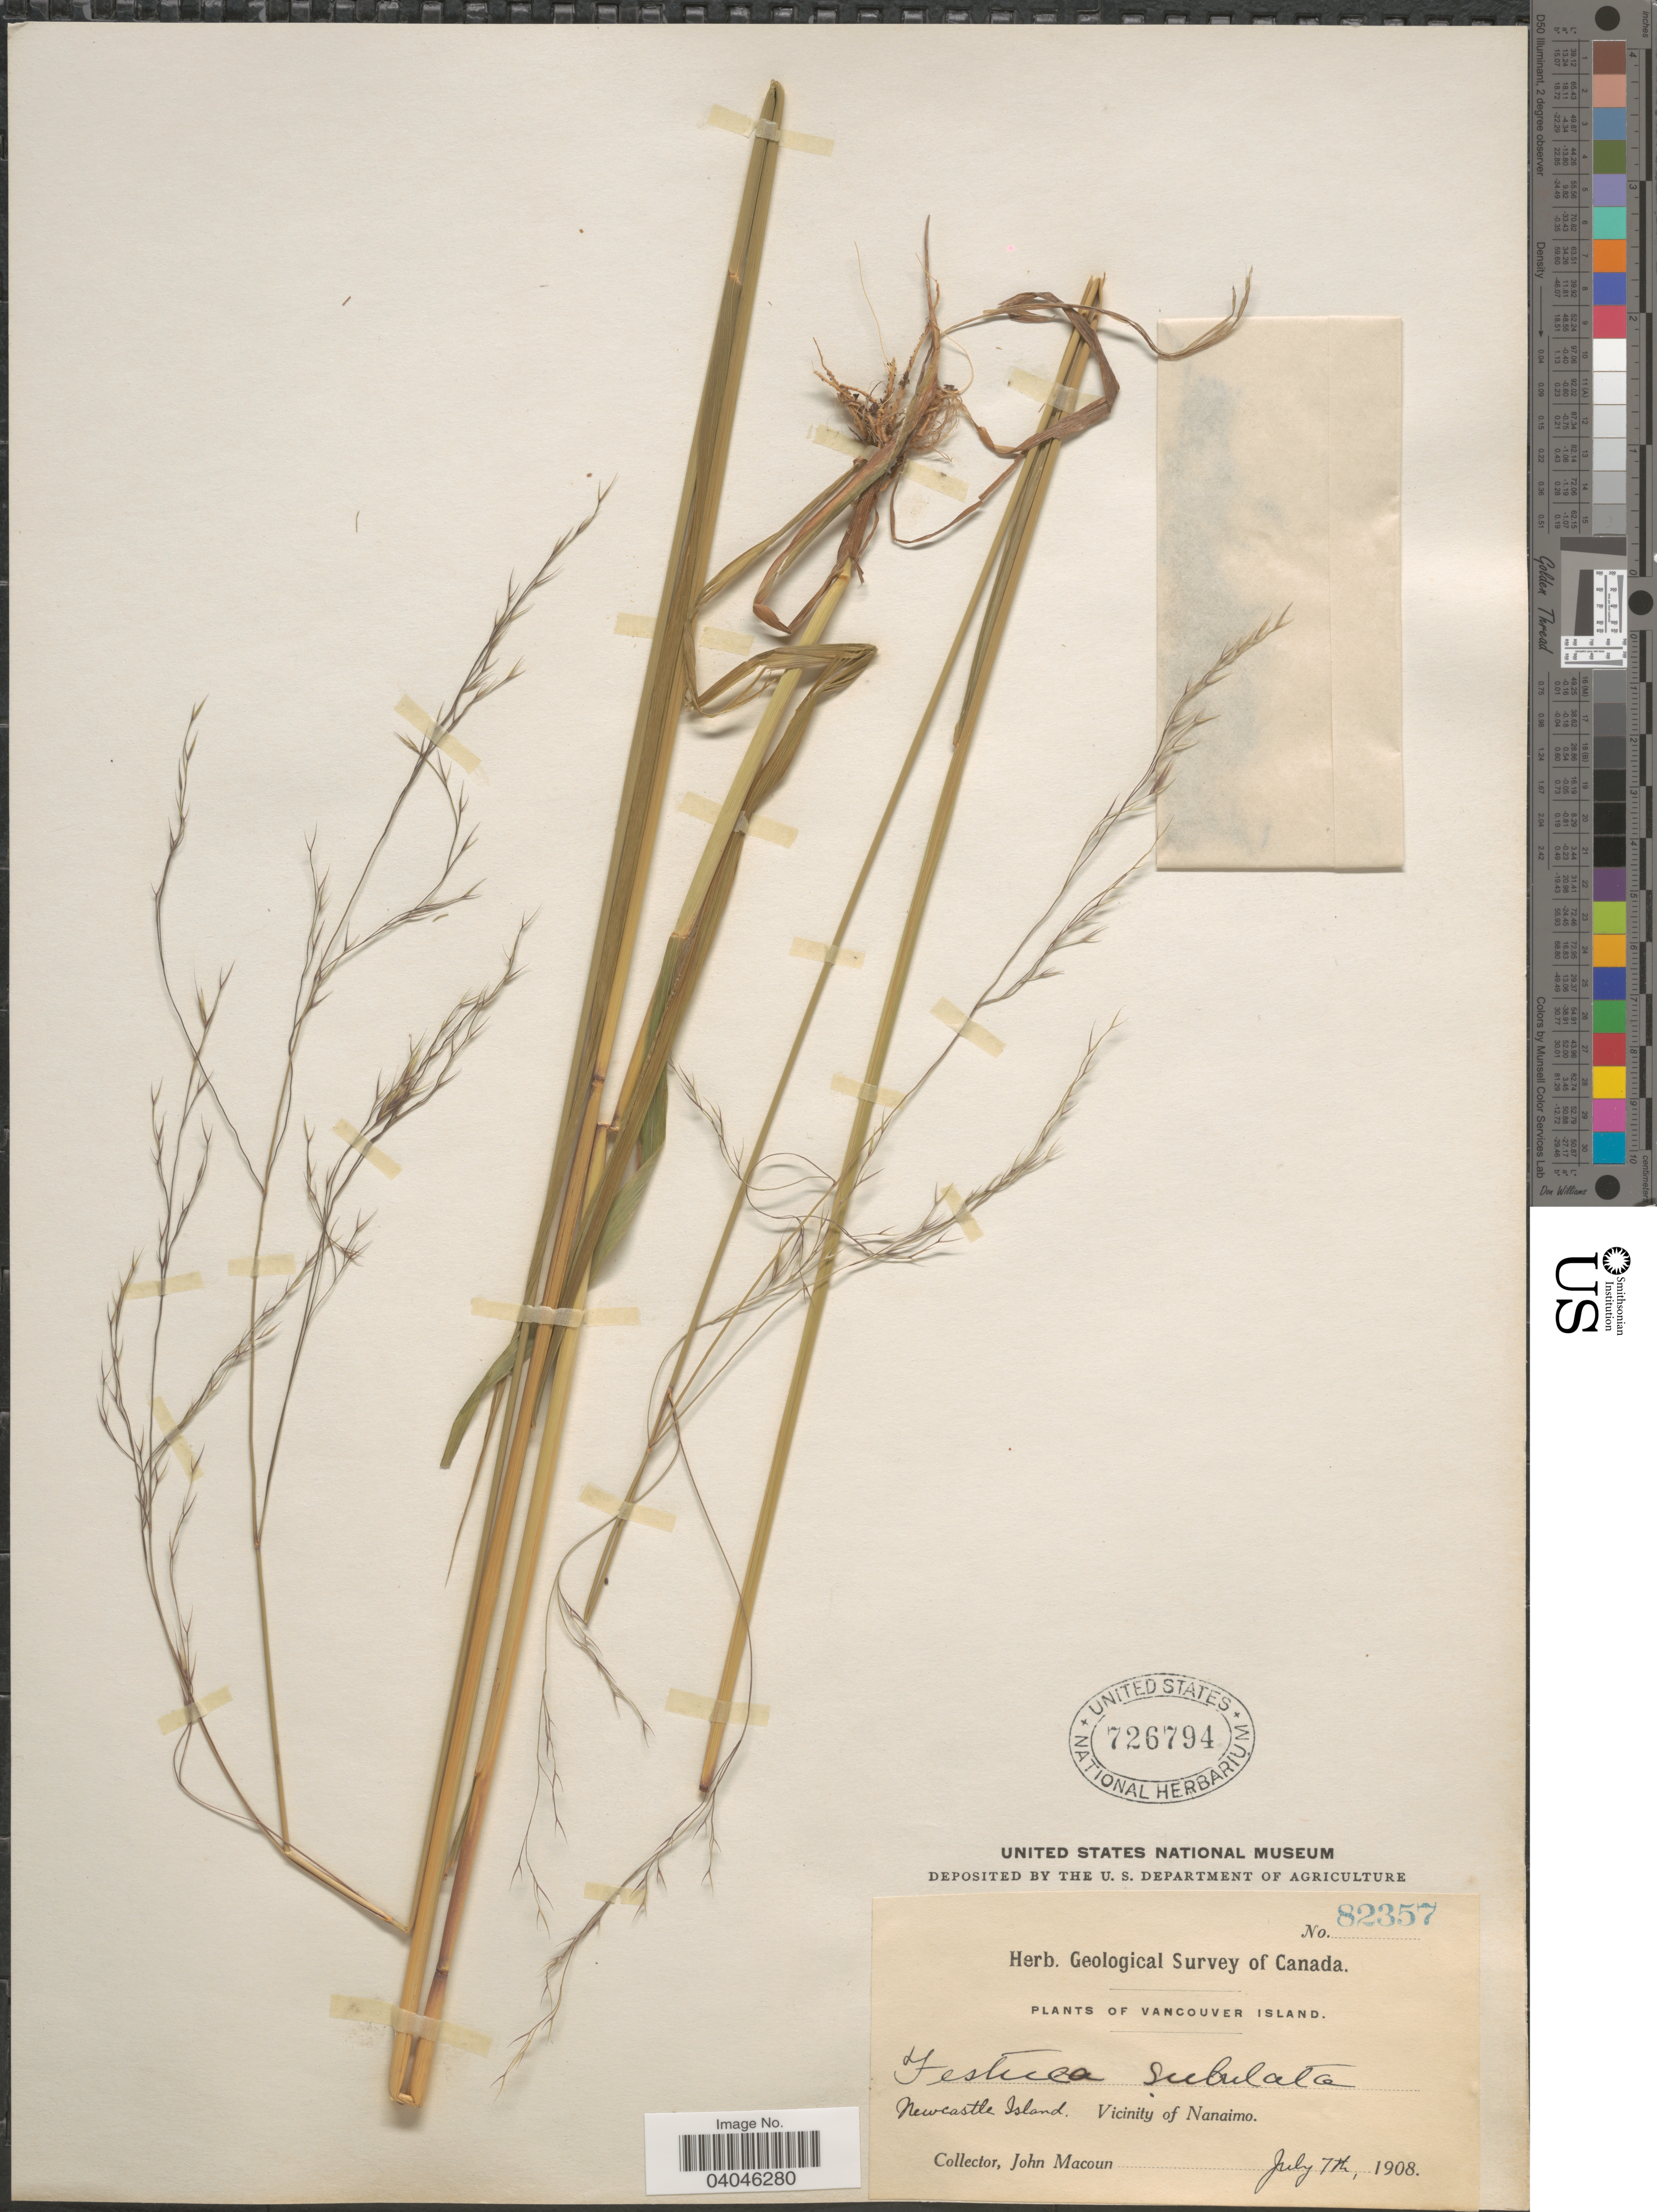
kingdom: Plantae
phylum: Tracheophyta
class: Liliopsida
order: Poales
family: Poaceae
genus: Festuca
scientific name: Festuca subulata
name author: Trin.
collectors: J. Macoun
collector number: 82357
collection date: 1908-07-07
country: Canada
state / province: British Columbia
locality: Vancouver Island. Newcastle Island. Vicinity of Nanaimo.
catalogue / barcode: US 726794